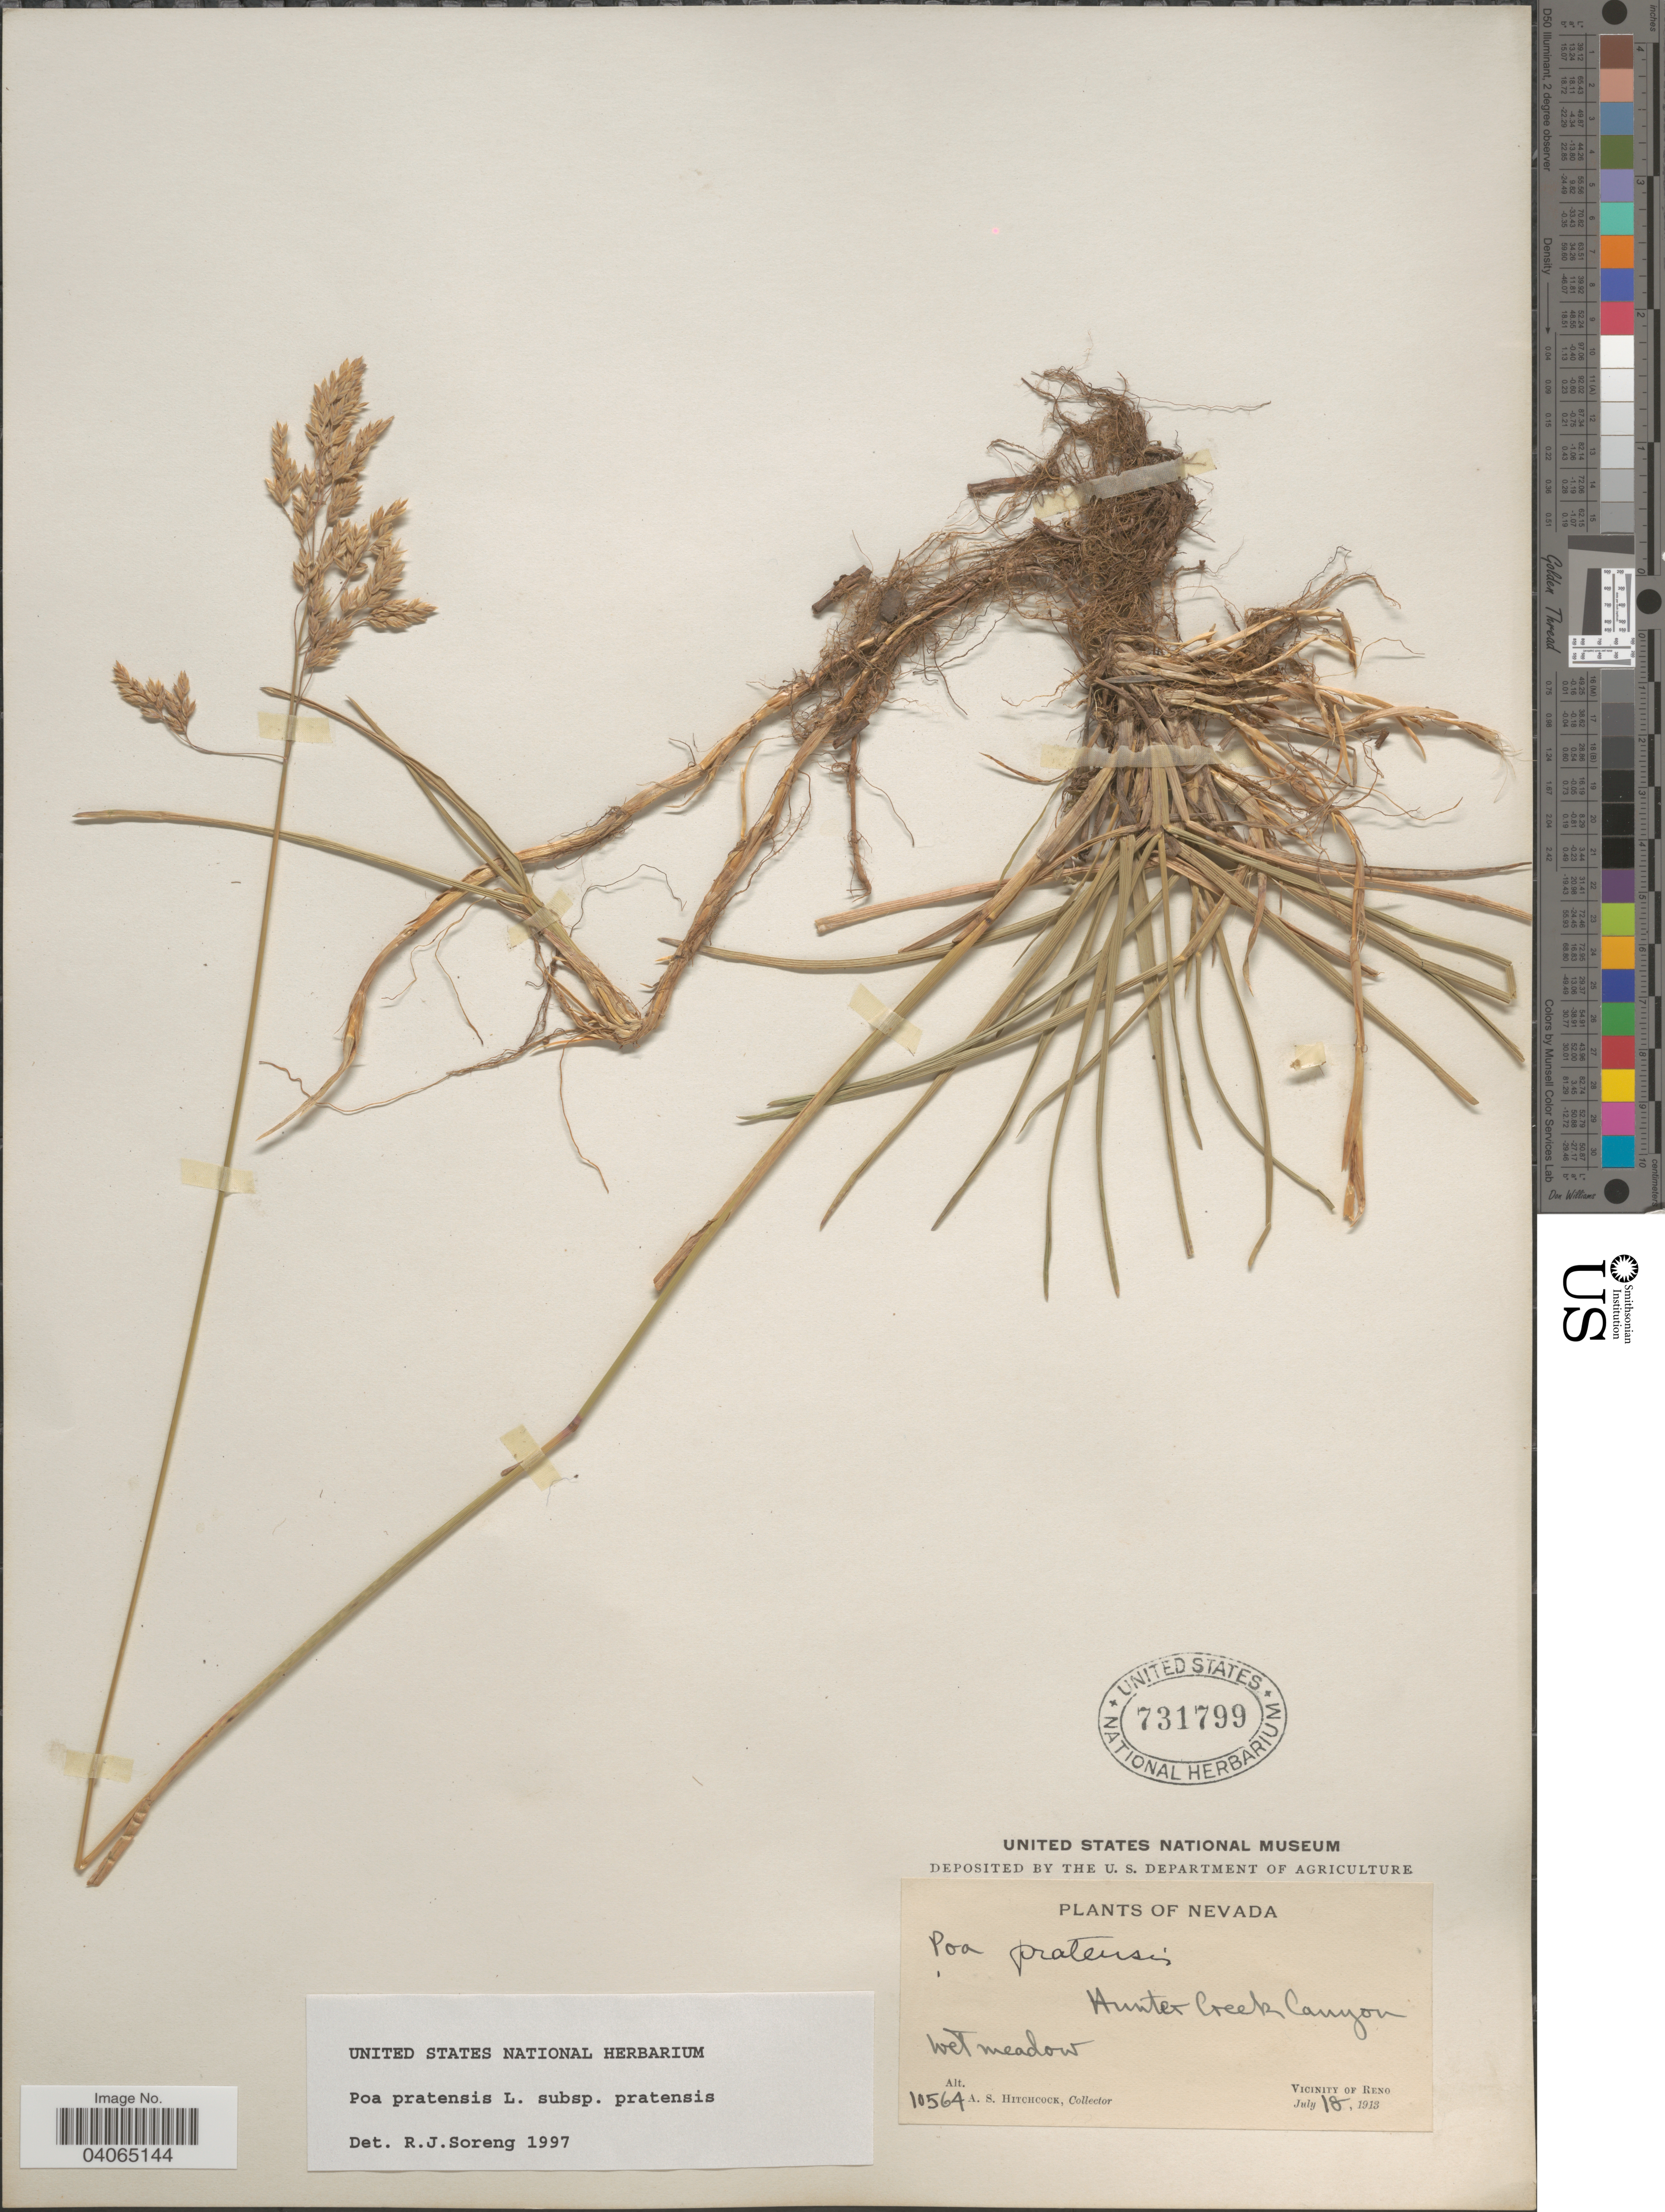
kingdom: Plantae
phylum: Tracheophyta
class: Liliopsida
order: Poales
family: Poaceae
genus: Poa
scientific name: Poa pratensis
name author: L.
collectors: A. S. Hitchcock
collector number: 10564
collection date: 1913-07-18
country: United States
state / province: Nevada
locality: Hunter Creek Canyon. Vicinity of Reno.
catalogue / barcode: US 731799